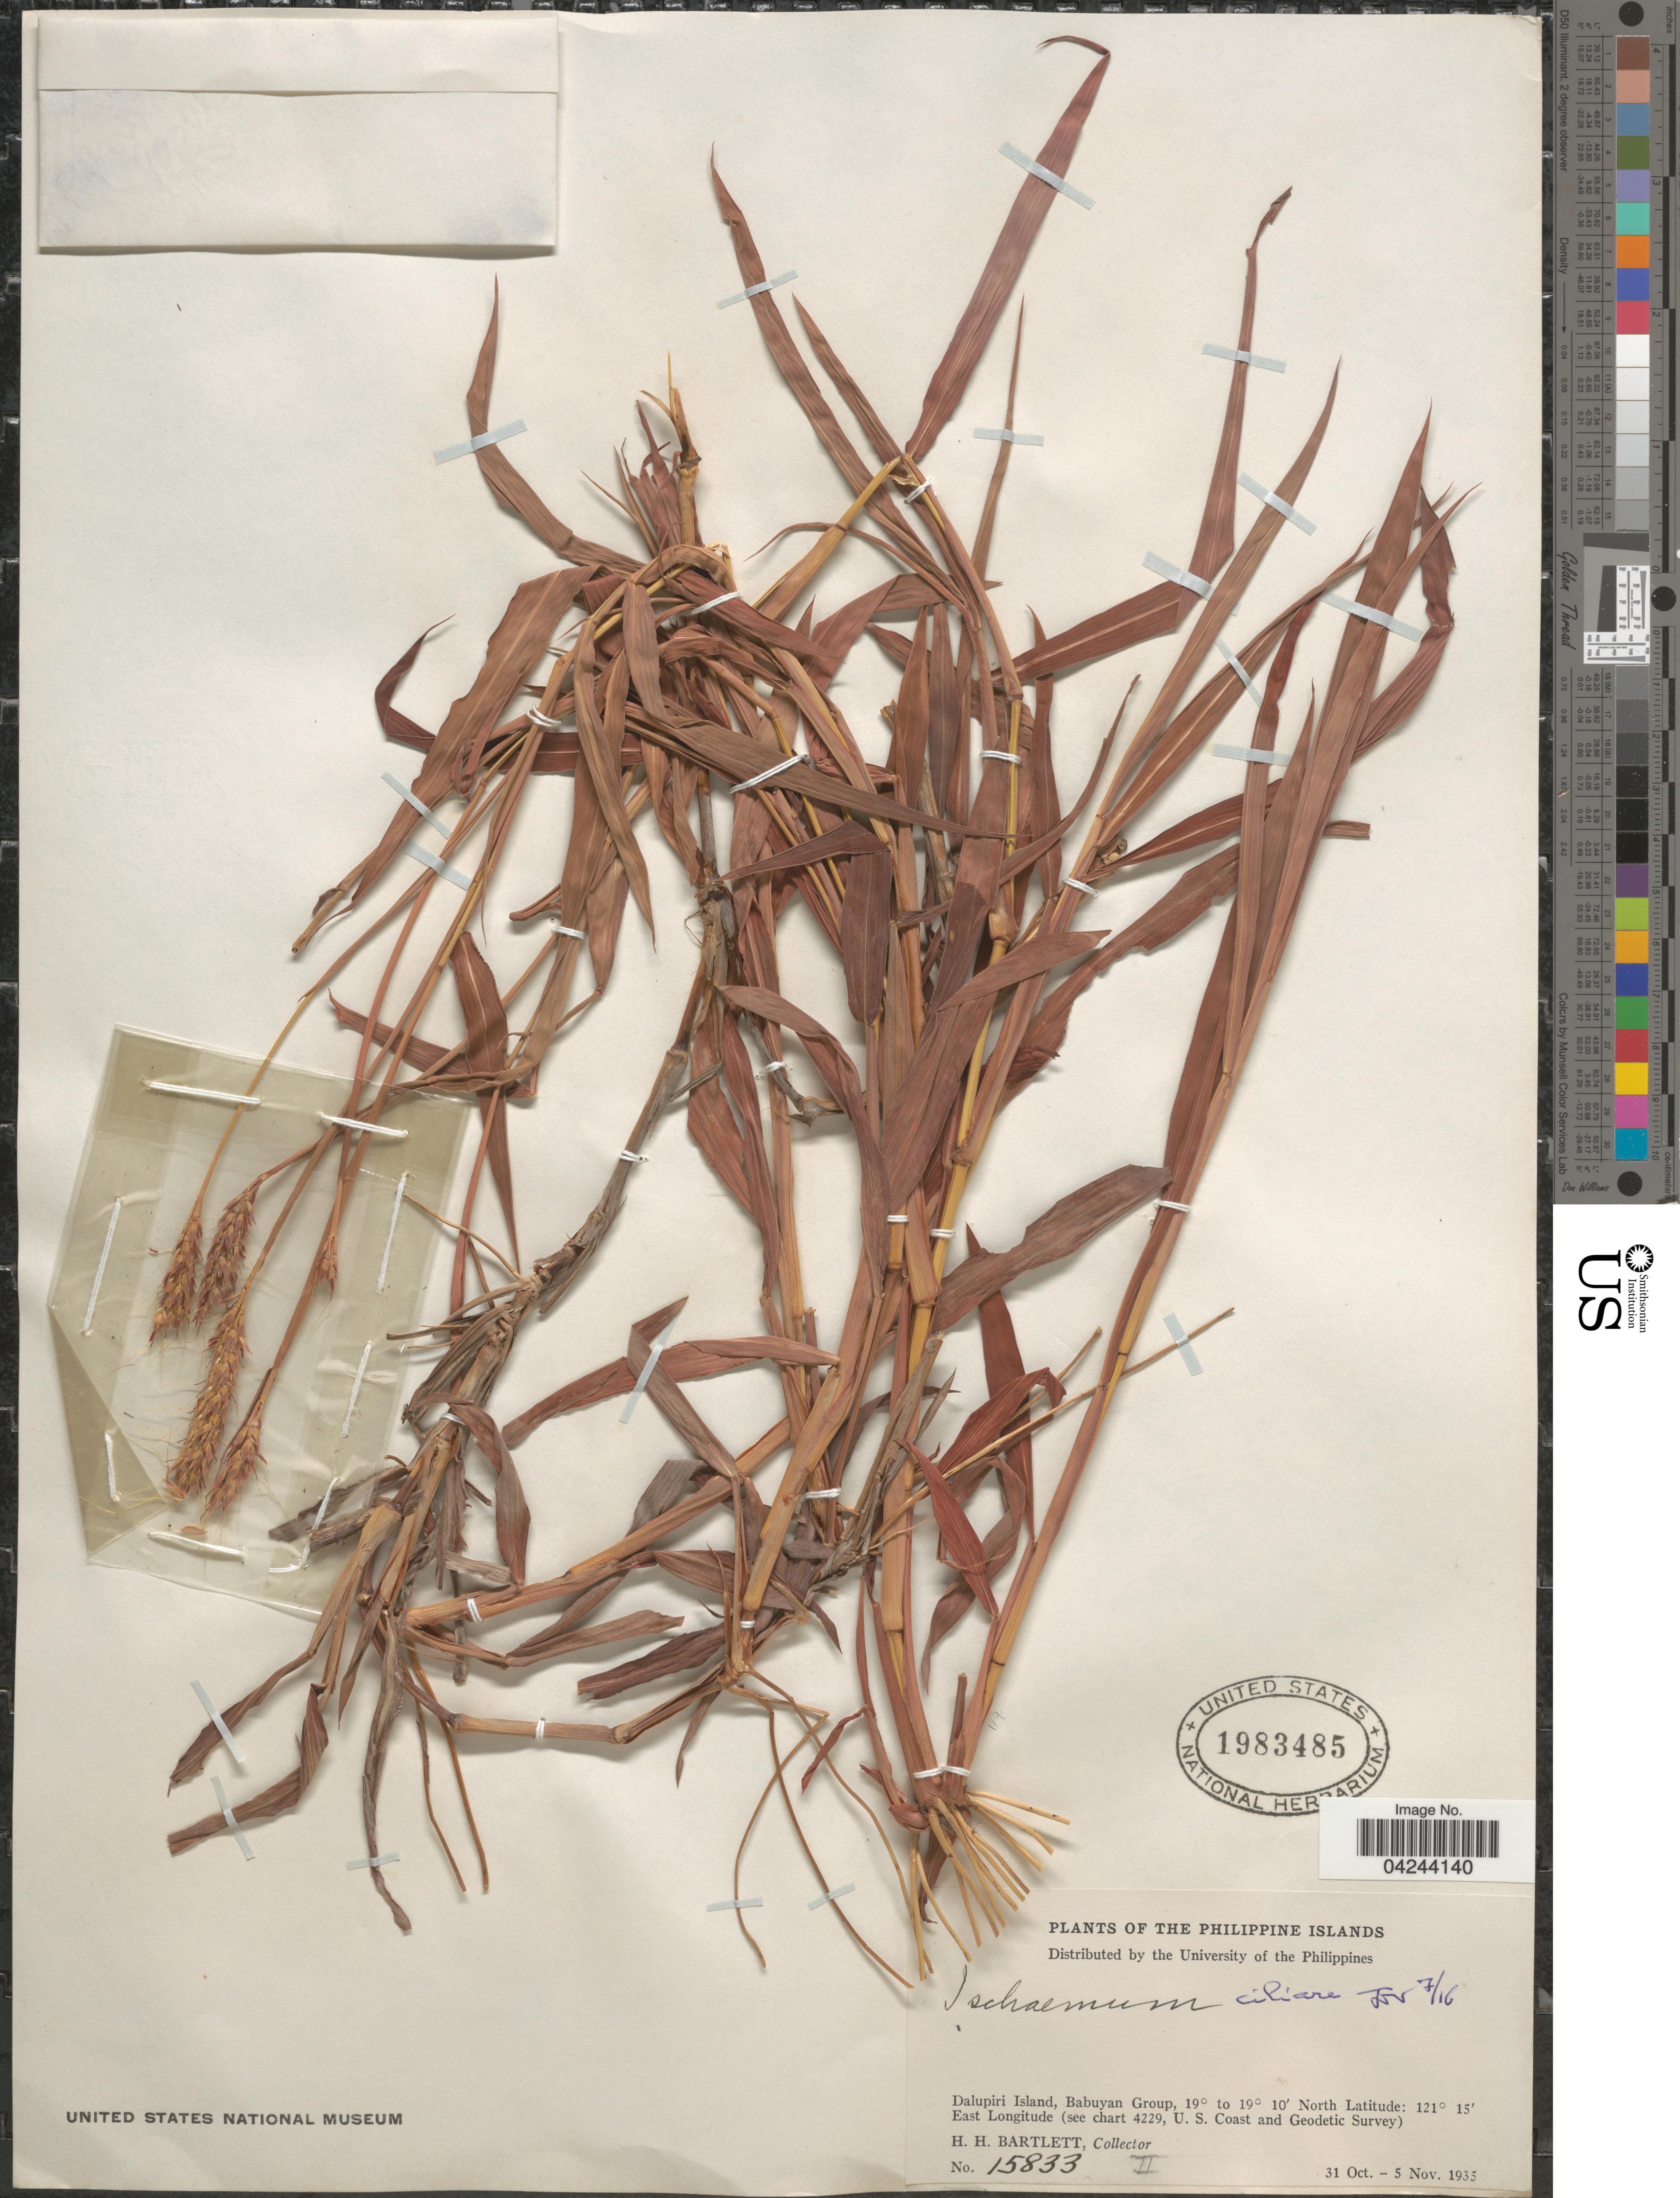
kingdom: Plantae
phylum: Tracheophyta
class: Liliopsida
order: Poales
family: Poaceae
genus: Ischaemum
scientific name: Ischaemum ciliare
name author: Retz.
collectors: H. H. Bartlett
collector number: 15833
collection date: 1935-10-31/1935-11-05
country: Philippines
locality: The Philippine Islands. Dalupiri Island, Babuyan Group. (U. S. Coast and Geodetic Survey).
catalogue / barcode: US 1983485